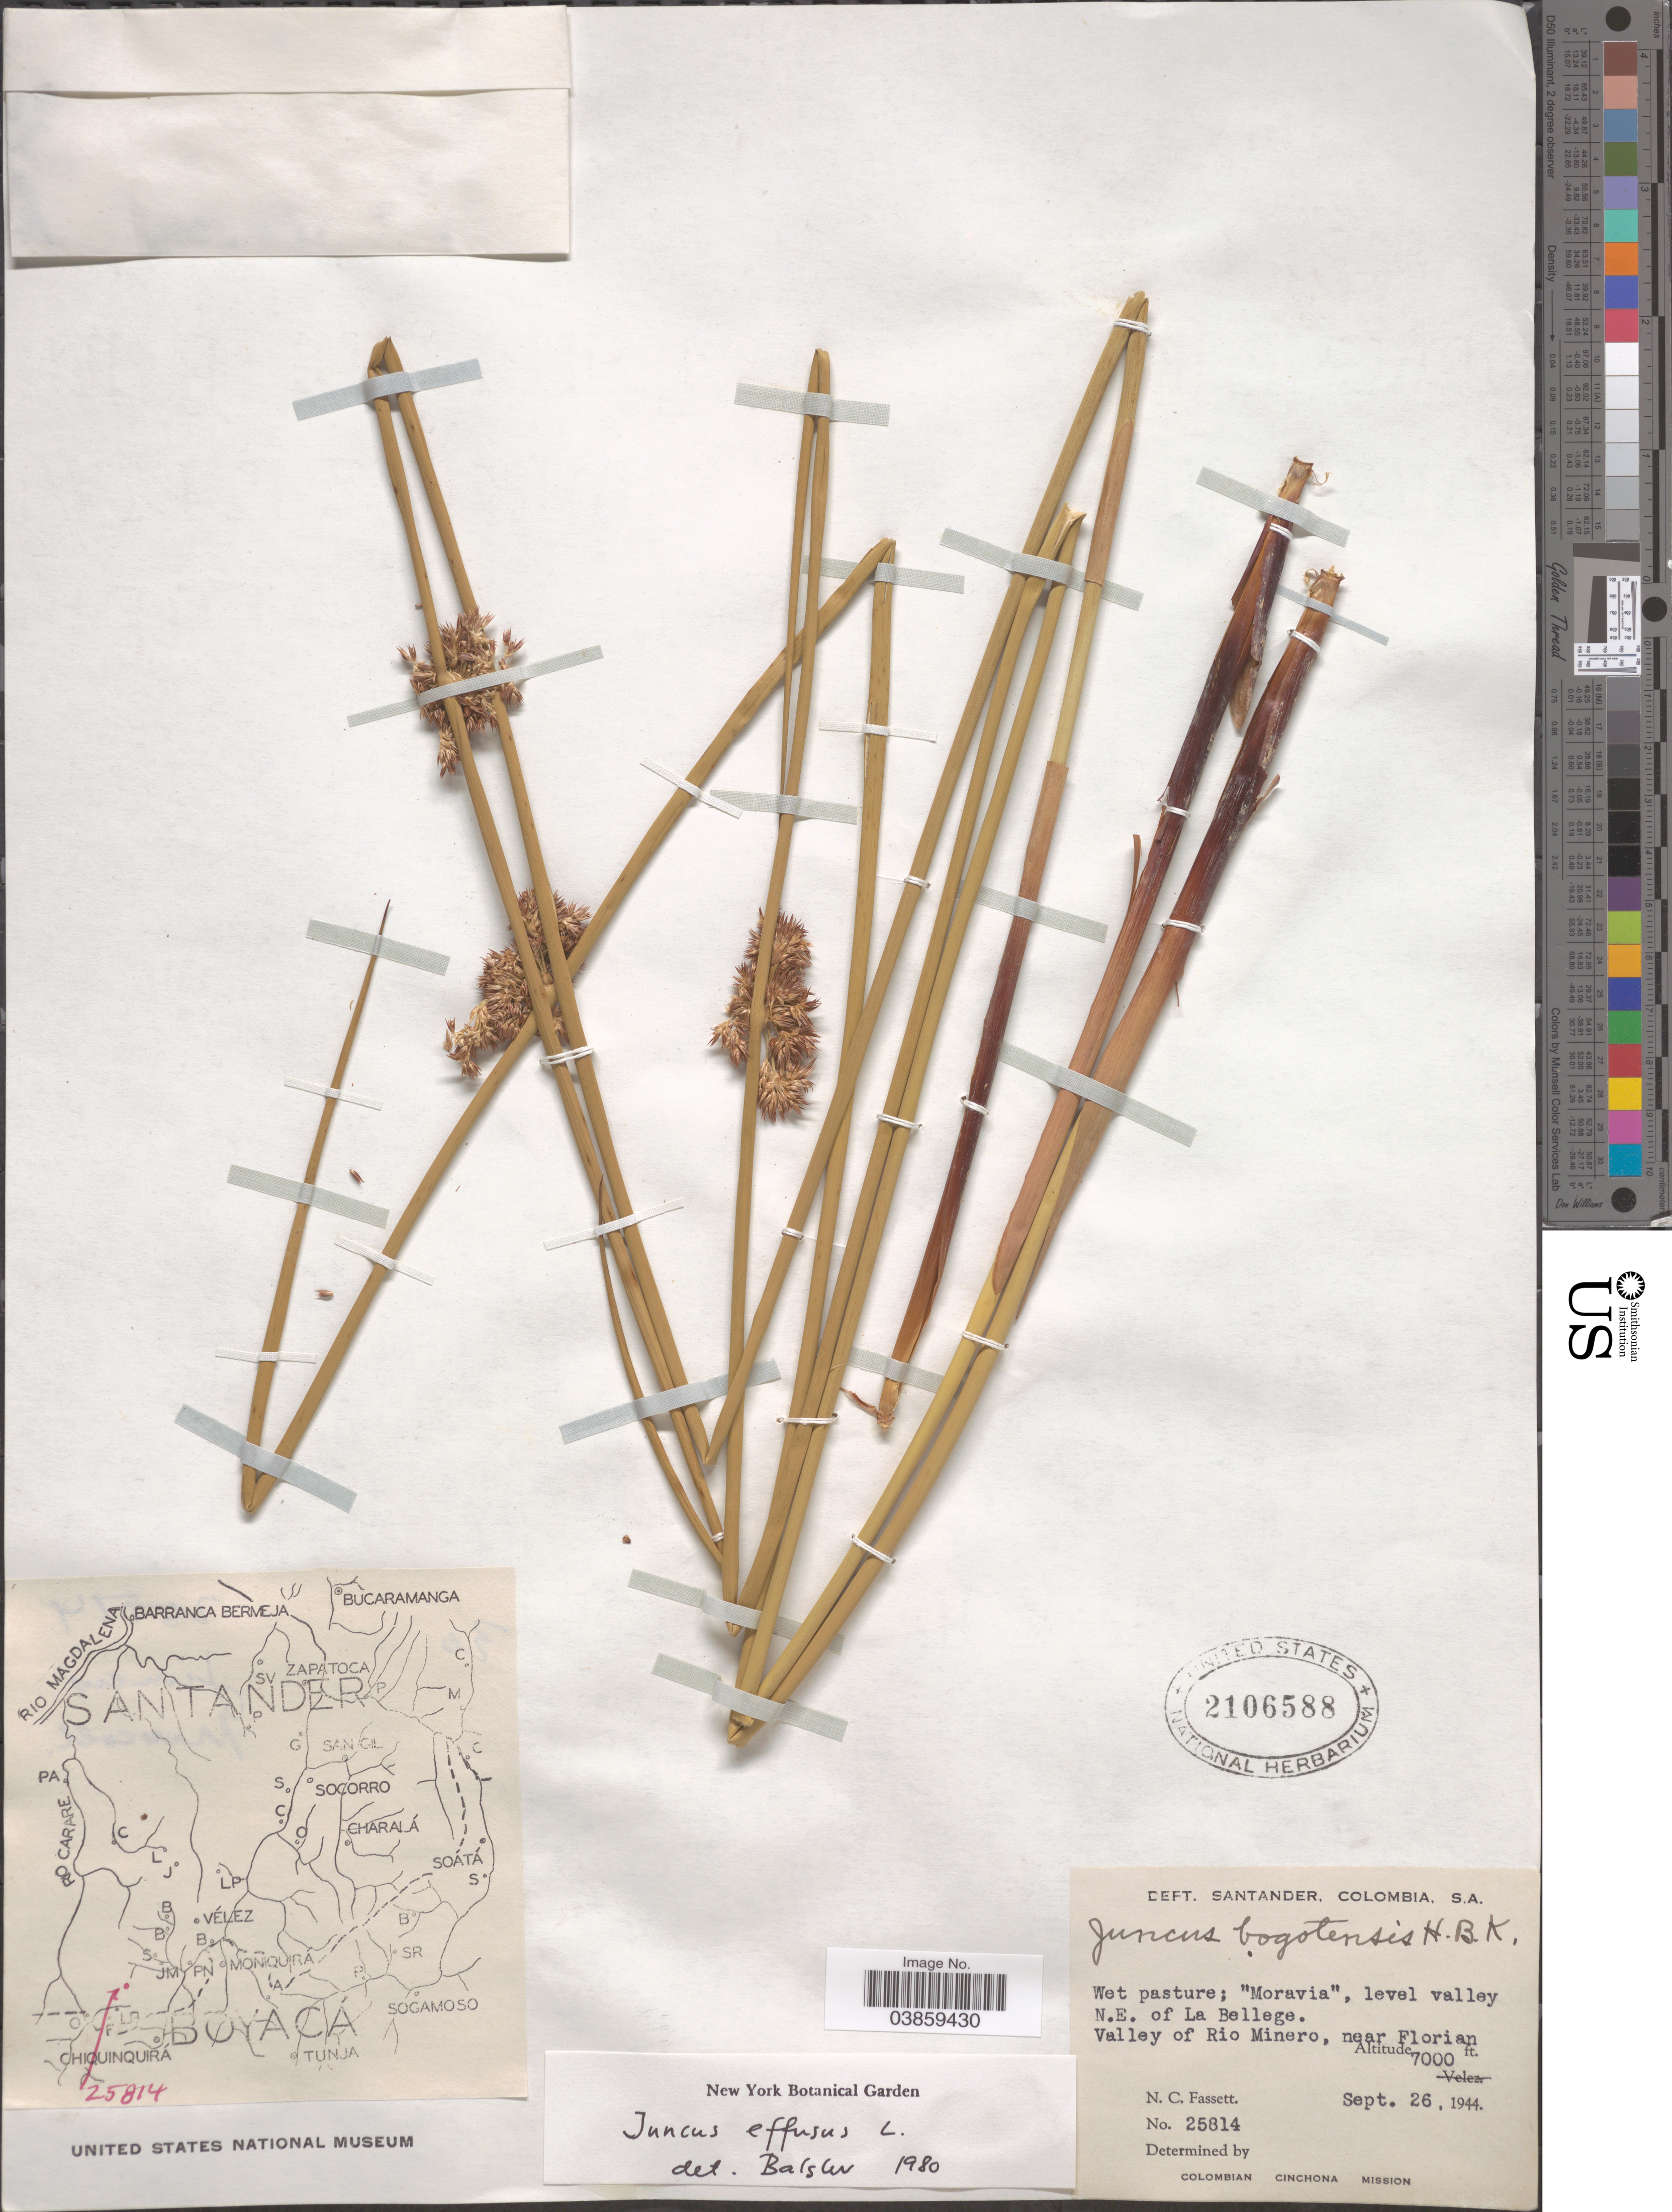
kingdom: Plantae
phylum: Tracheophyta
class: Liliopsida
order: Poales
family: Juncaceae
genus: Juncus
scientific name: Juncus effusus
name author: L.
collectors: N. C. Fassett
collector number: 25814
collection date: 1944-09-26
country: Colombia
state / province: Santander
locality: Dept. Santander. West pasture; "Moravia", level valley N.E. of La Bellege. Valley of Rio Minero, near Florian.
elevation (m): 2134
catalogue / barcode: US 2106588